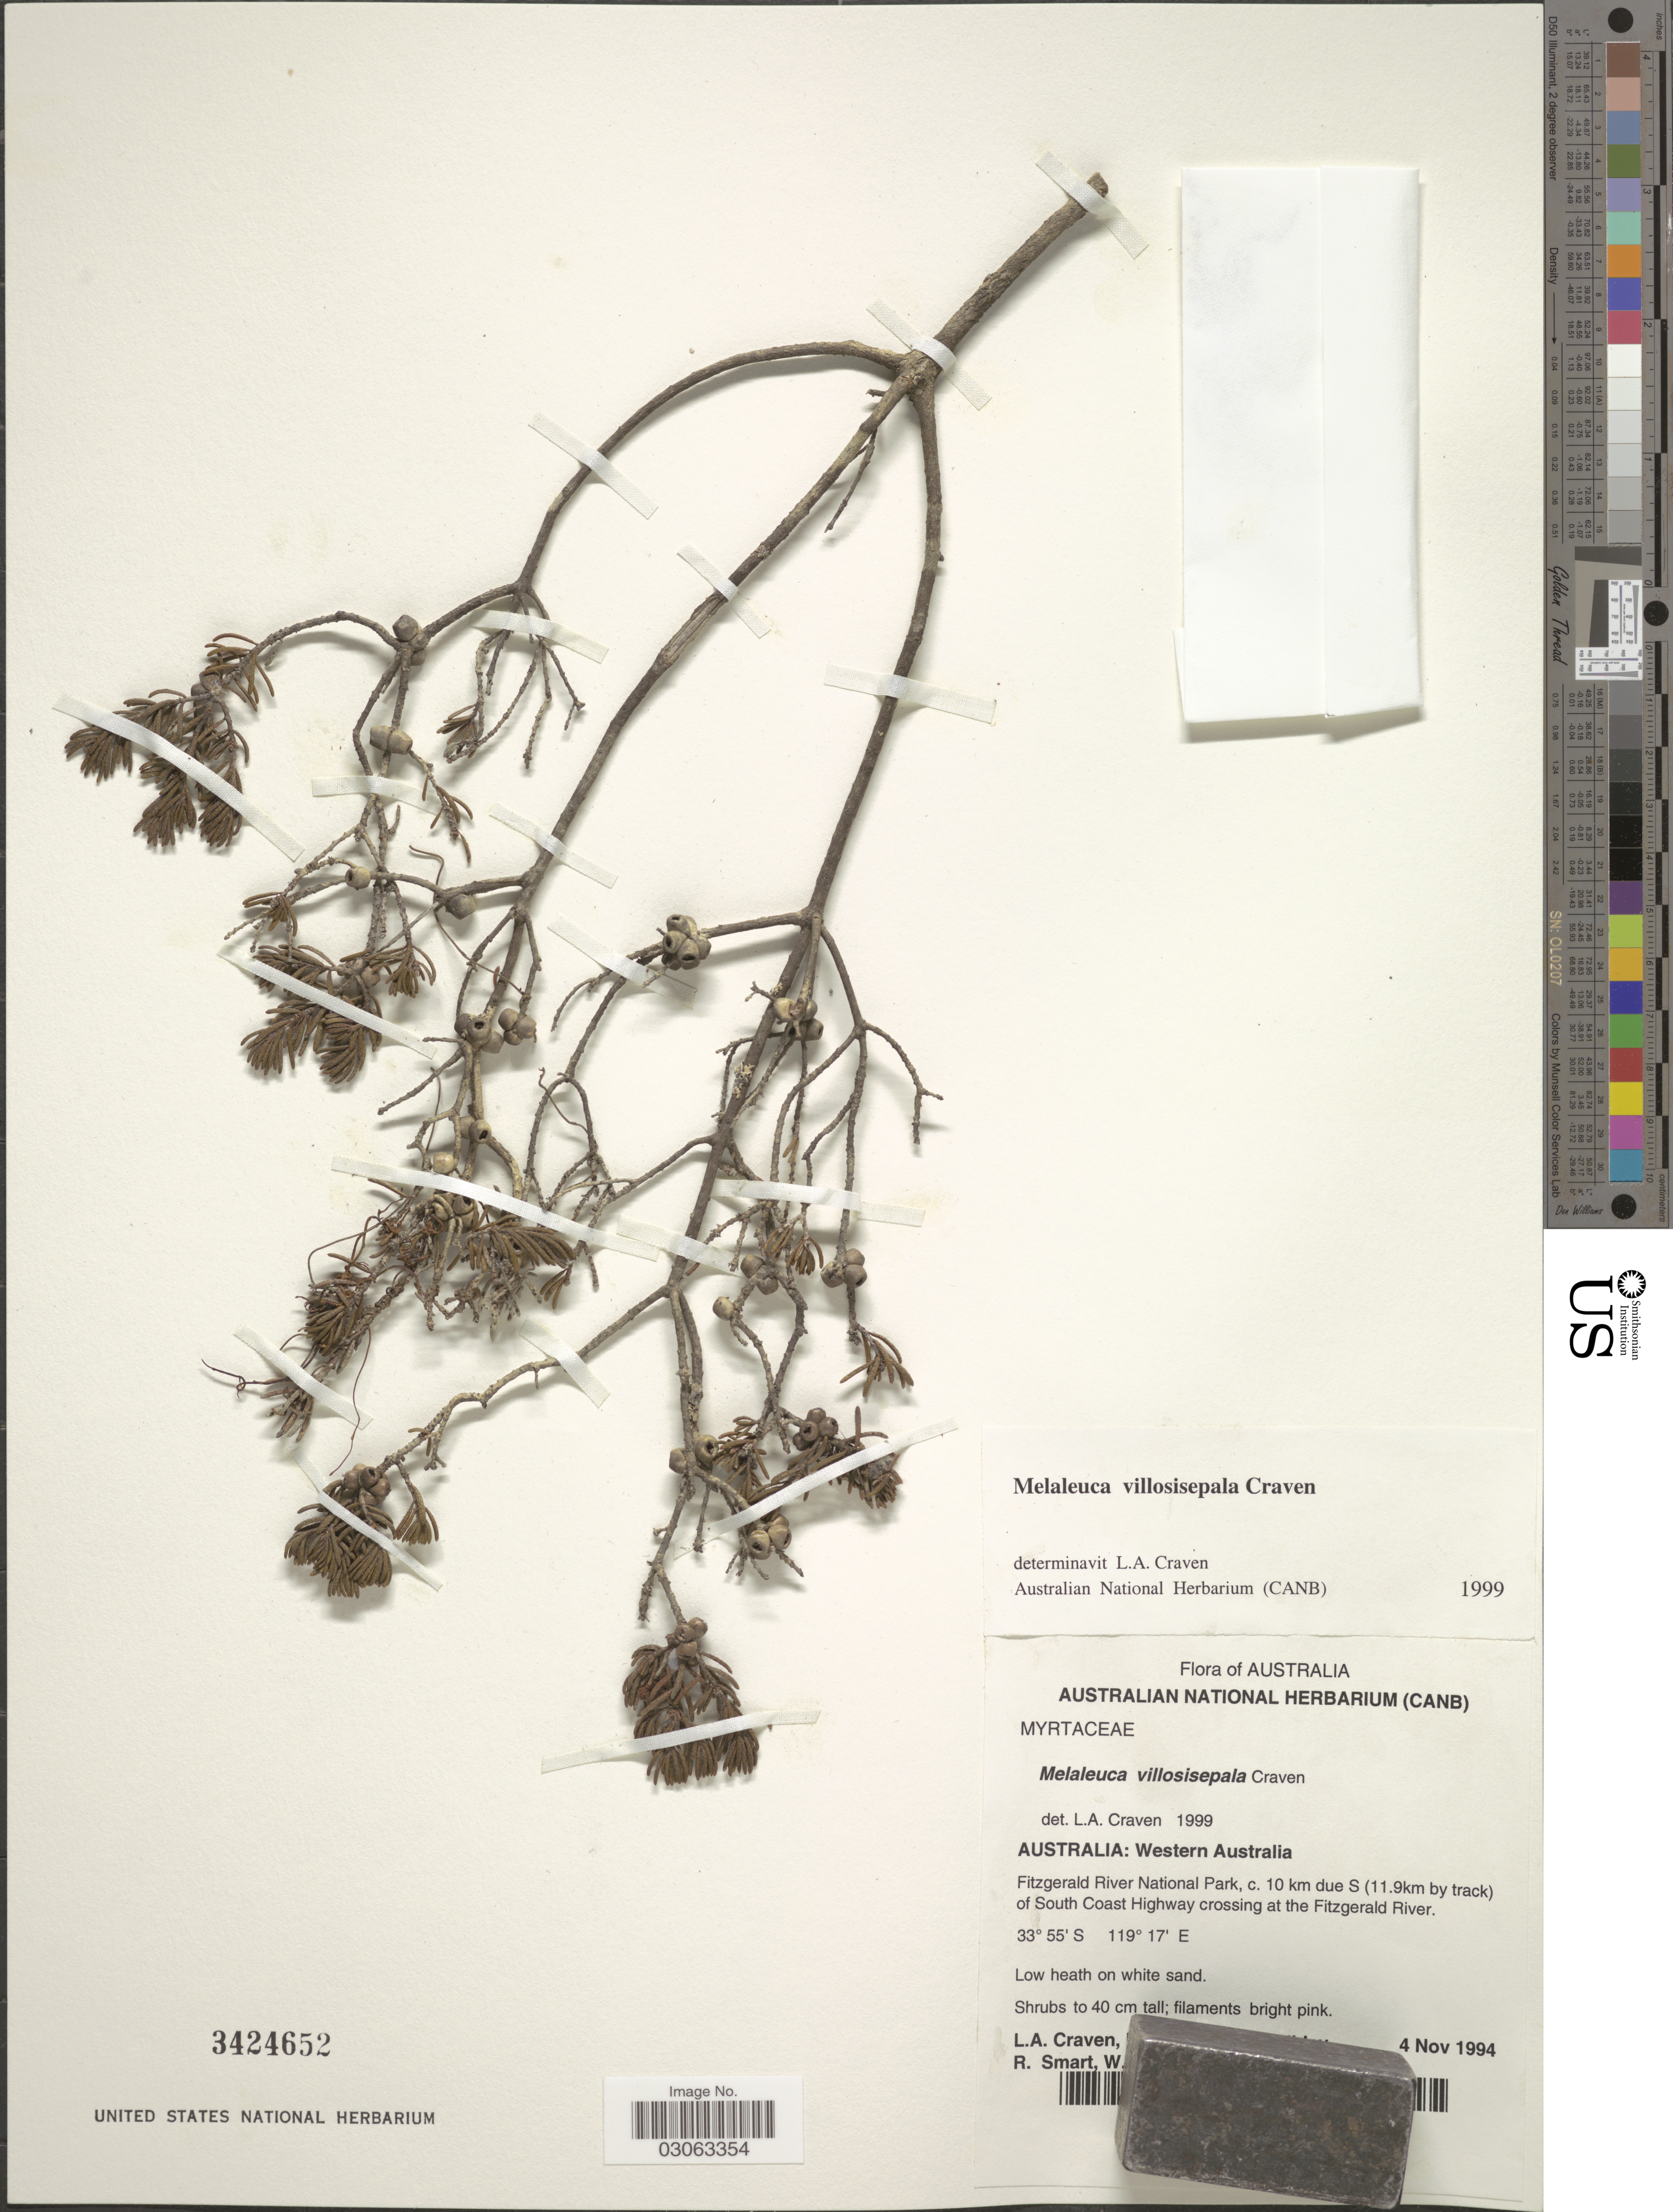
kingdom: Plantae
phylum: Tracheophyta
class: Magnoliopsida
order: Myrtales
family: Myrtaceae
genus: Melaleuca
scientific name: Melaleuca villosisepala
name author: Craven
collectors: L. A. Craven, Collector illegible, R. Smart & W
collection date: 1994-11-04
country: Australia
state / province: Western Australia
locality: Fitzgerald River National Park, c. 10 km due S (11.9km by track) of South Coast Highway crossing at the Fitzgerald River.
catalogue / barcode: US 3424652